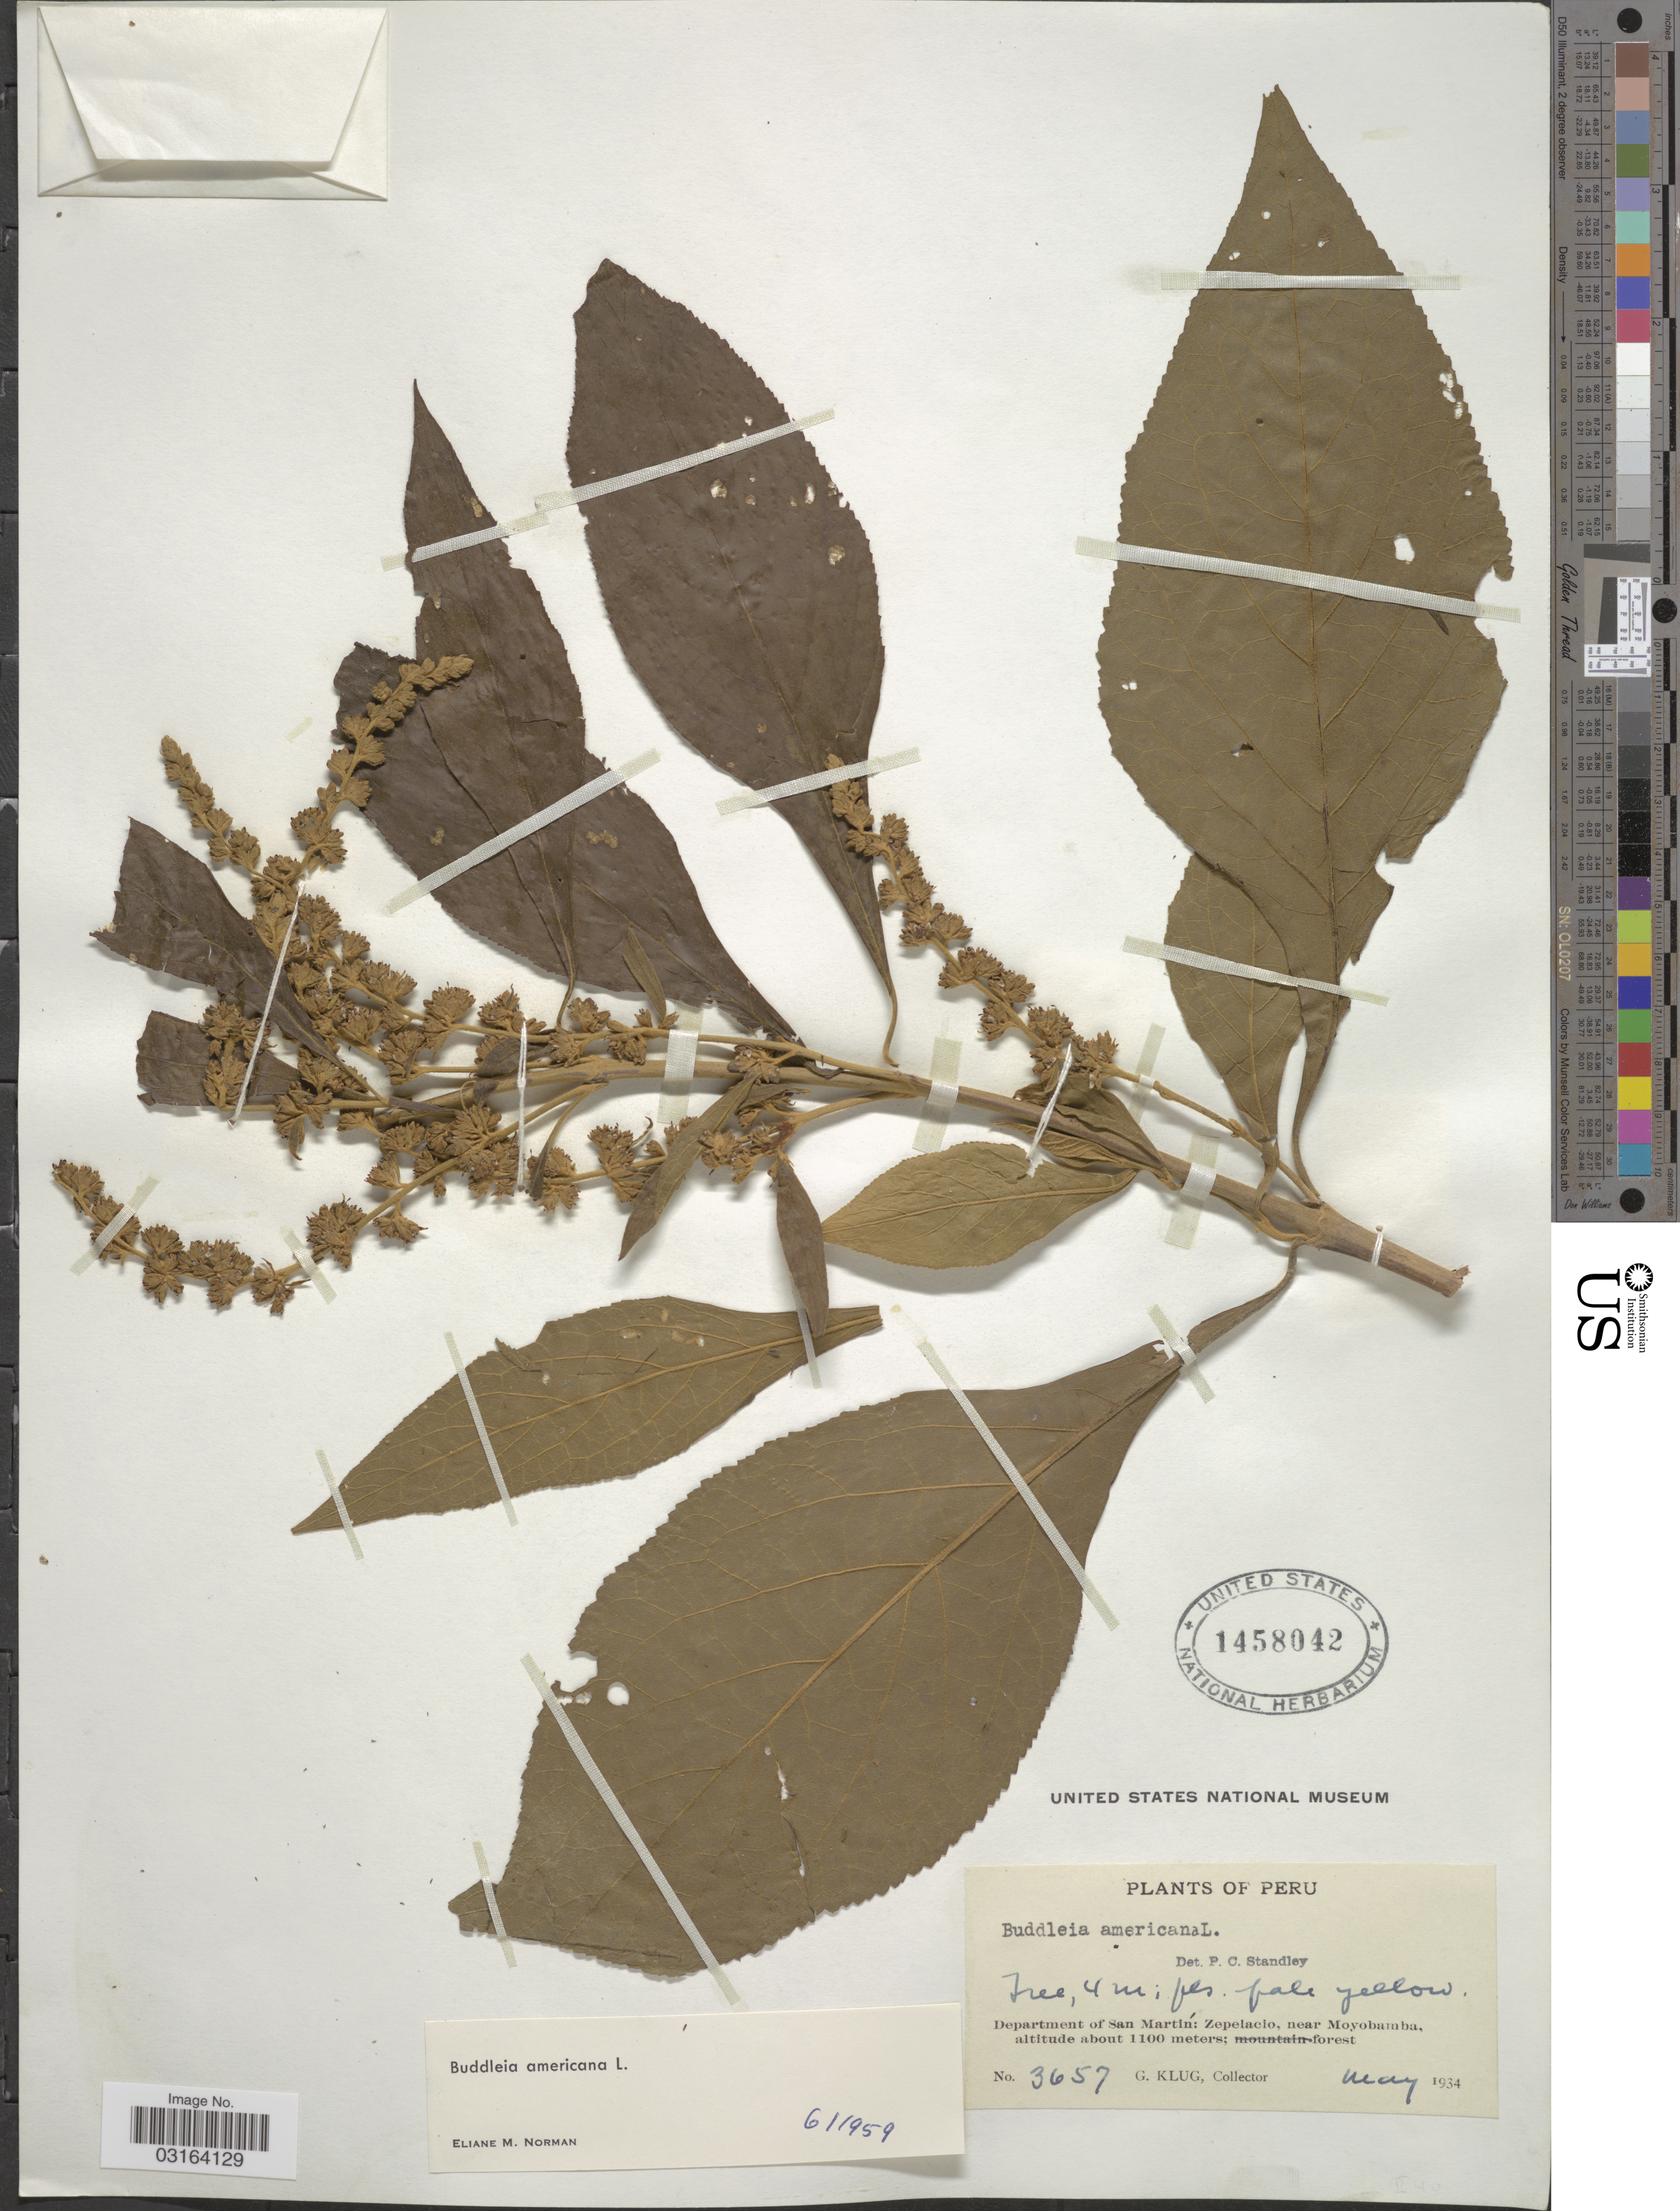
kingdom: Plantae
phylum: Tracheophyta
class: Magnoliopsida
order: Lamiales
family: Scrophulariaceae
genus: Buddleja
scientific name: Buddleja americana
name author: L.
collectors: G. Klug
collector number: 3657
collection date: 1934-05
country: Peru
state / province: San Martín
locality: Department of San Martín: Zepelacio, near Moyobamba.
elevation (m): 1100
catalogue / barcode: US 1458042